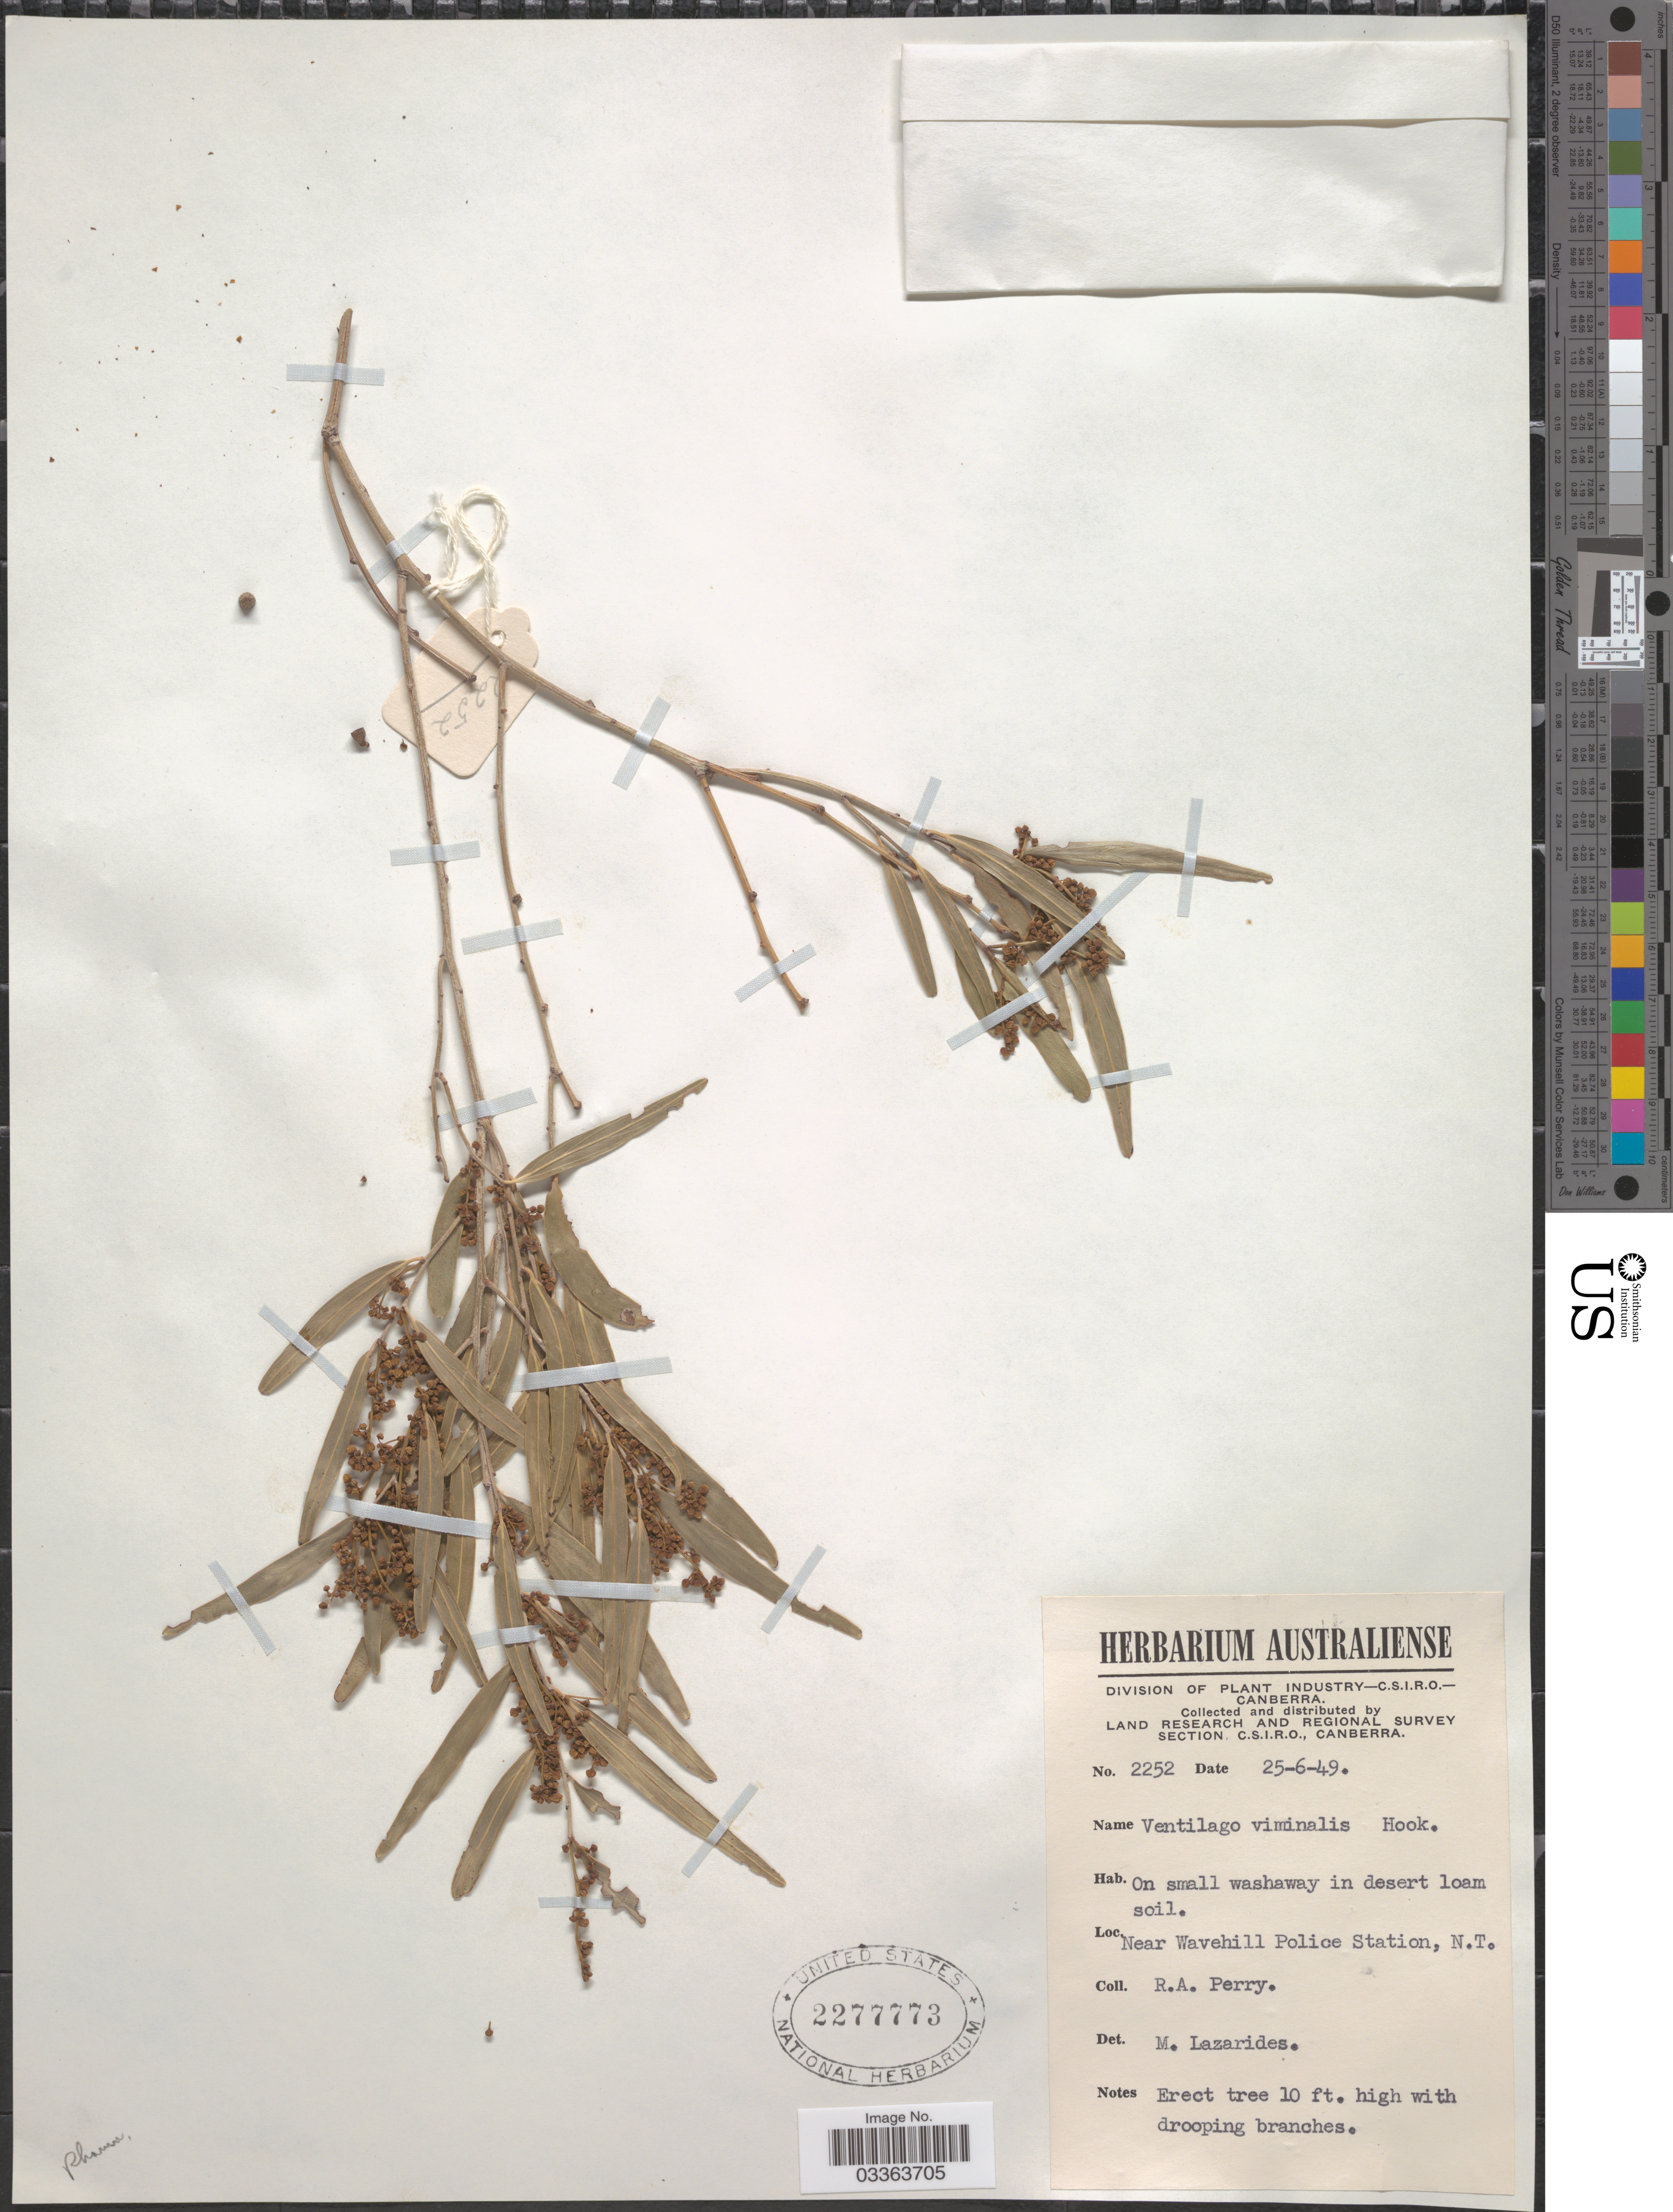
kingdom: Plantae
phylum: Tracheophyta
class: Magnoliopsida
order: Rosales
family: Rhamnaceae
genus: Ventilago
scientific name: Ventilago viminalis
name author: Hook.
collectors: Perry, R. A.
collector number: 2252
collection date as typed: Transcribed d/m/y: 25/6/49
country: Australia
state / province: Northern Territory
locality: Near Wavehill Police Station.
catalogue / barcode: US 2277773